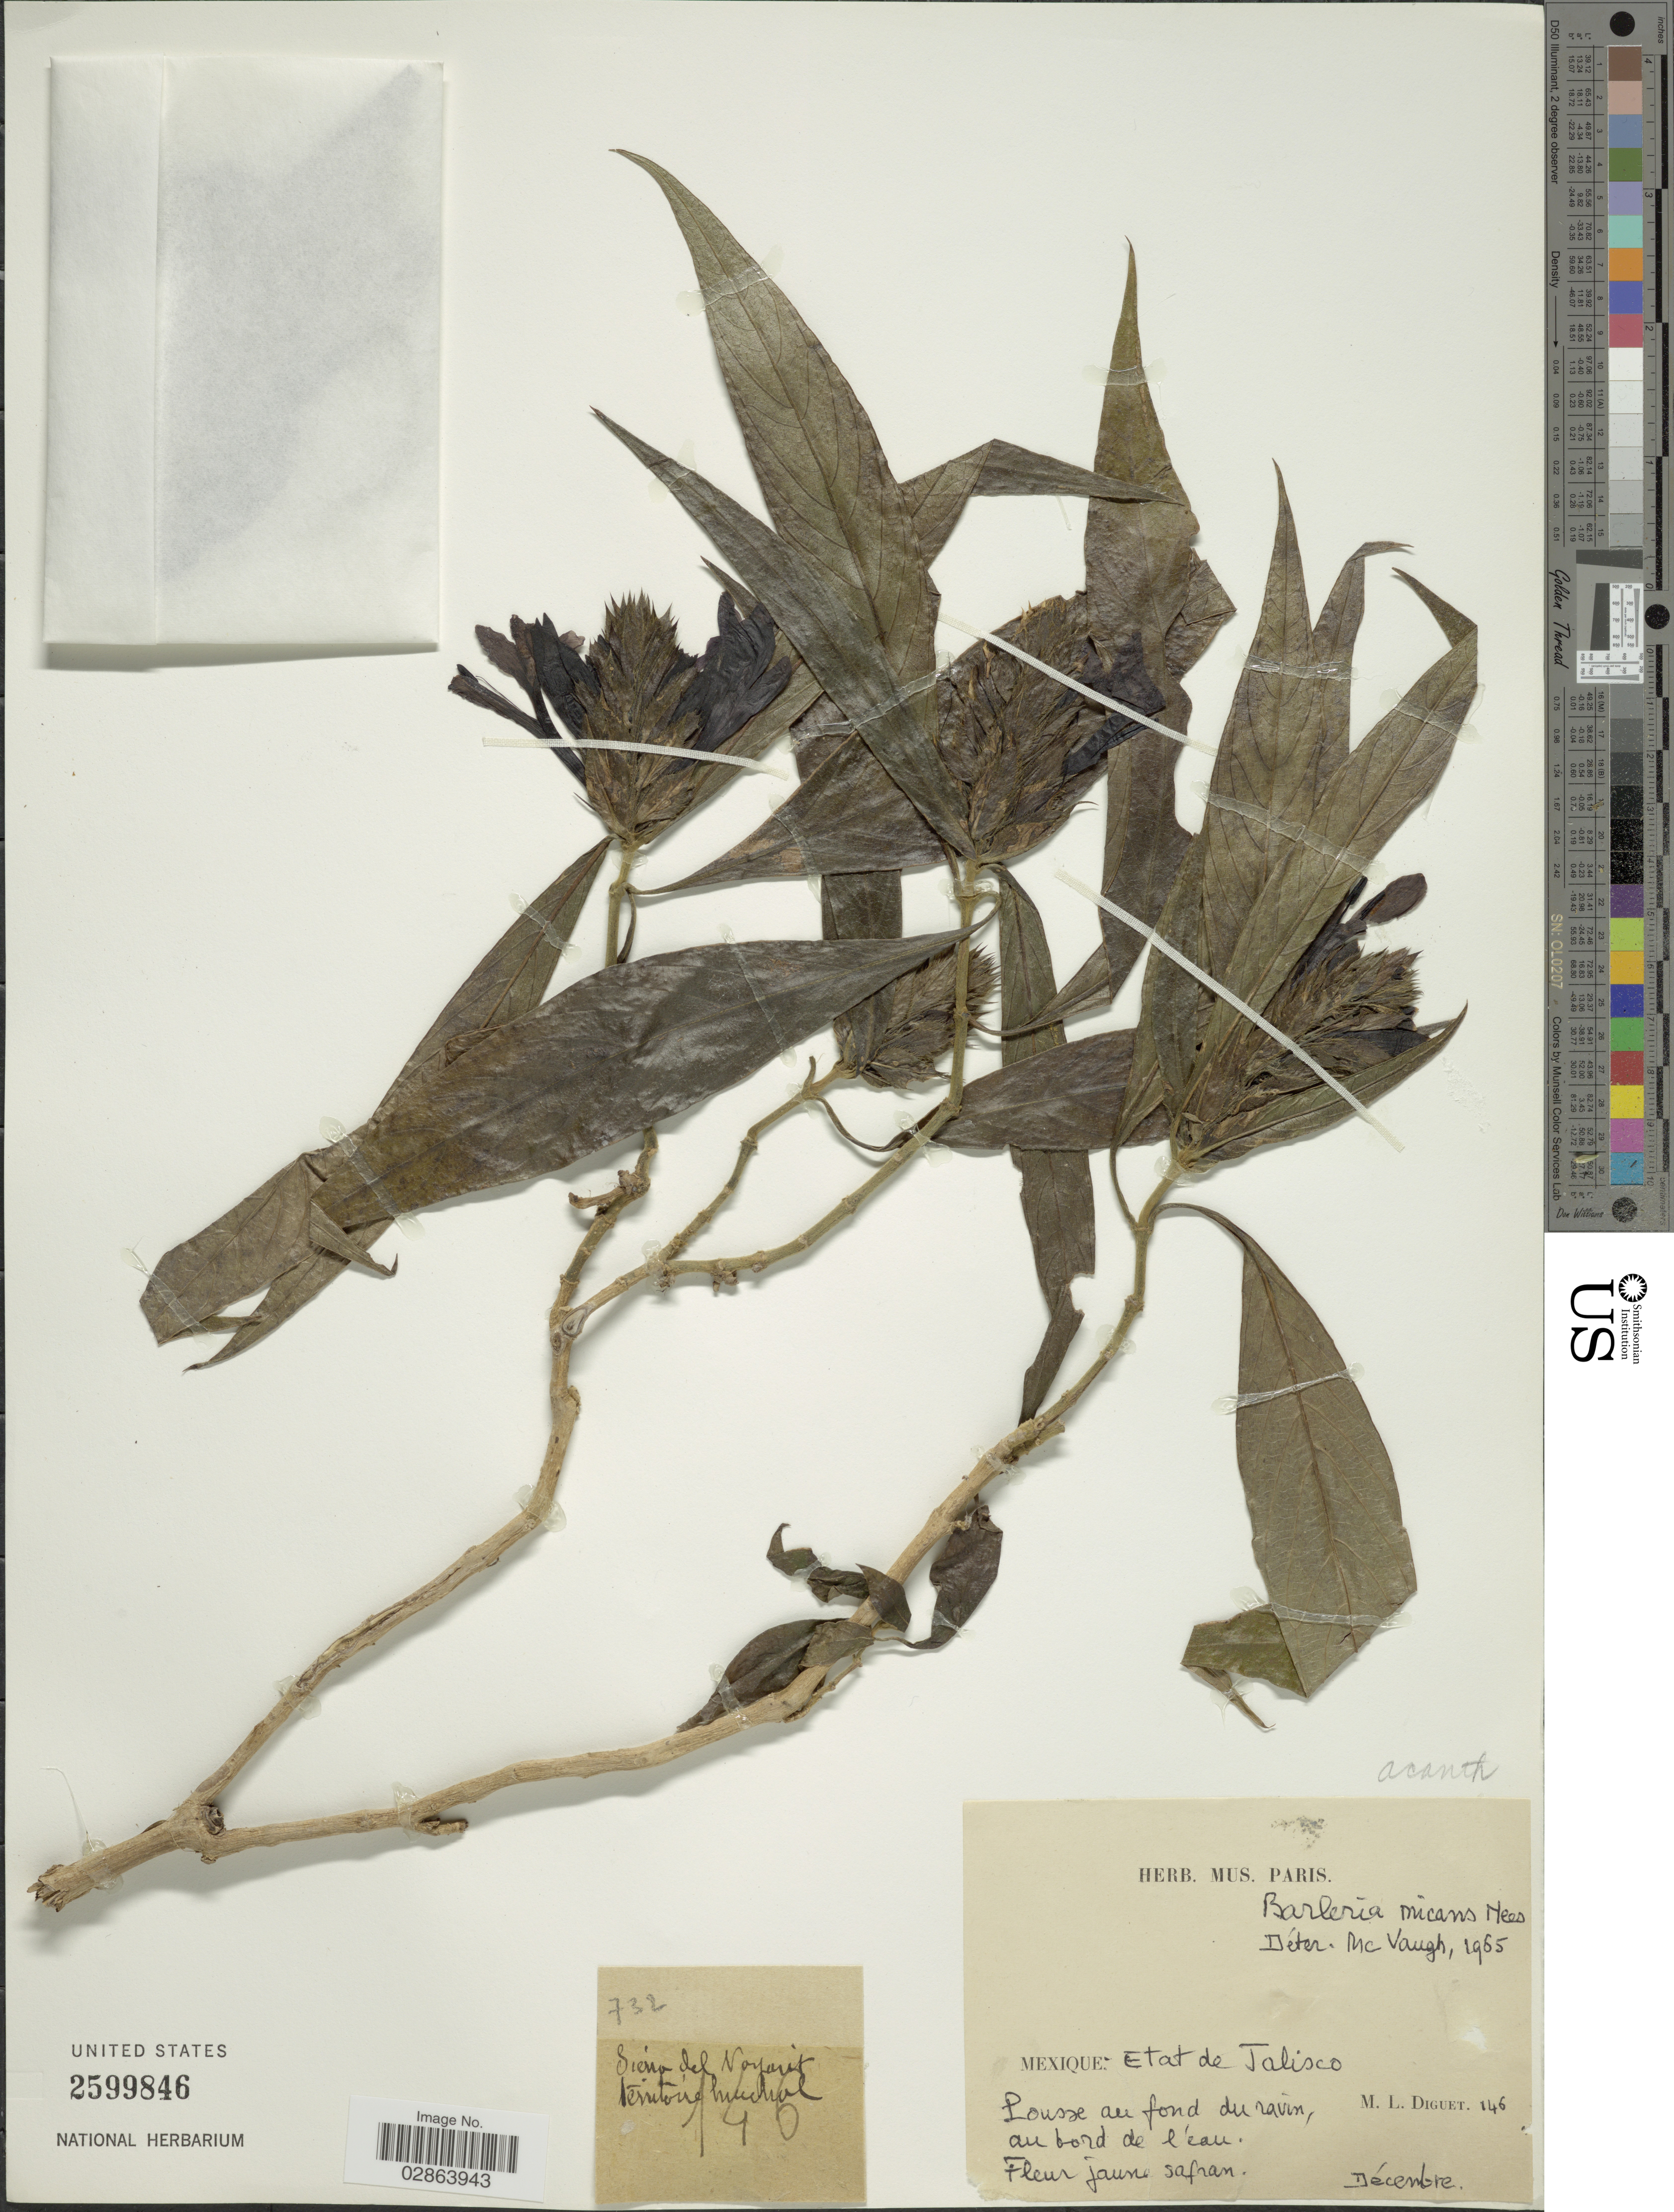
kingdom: Plantae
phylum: Tracheophyta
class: Magnoliopsida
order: Lamiales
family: Acanthaceae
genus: Barleria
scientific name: Barleria oenotheroides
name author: Dum. Cours.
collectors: M. L. Diguet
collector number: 146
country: Mexico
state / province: Jalisco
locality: Etat de Jalisco, Sierra del Noyarit, territoire Huichol.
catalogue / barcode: US 2599846